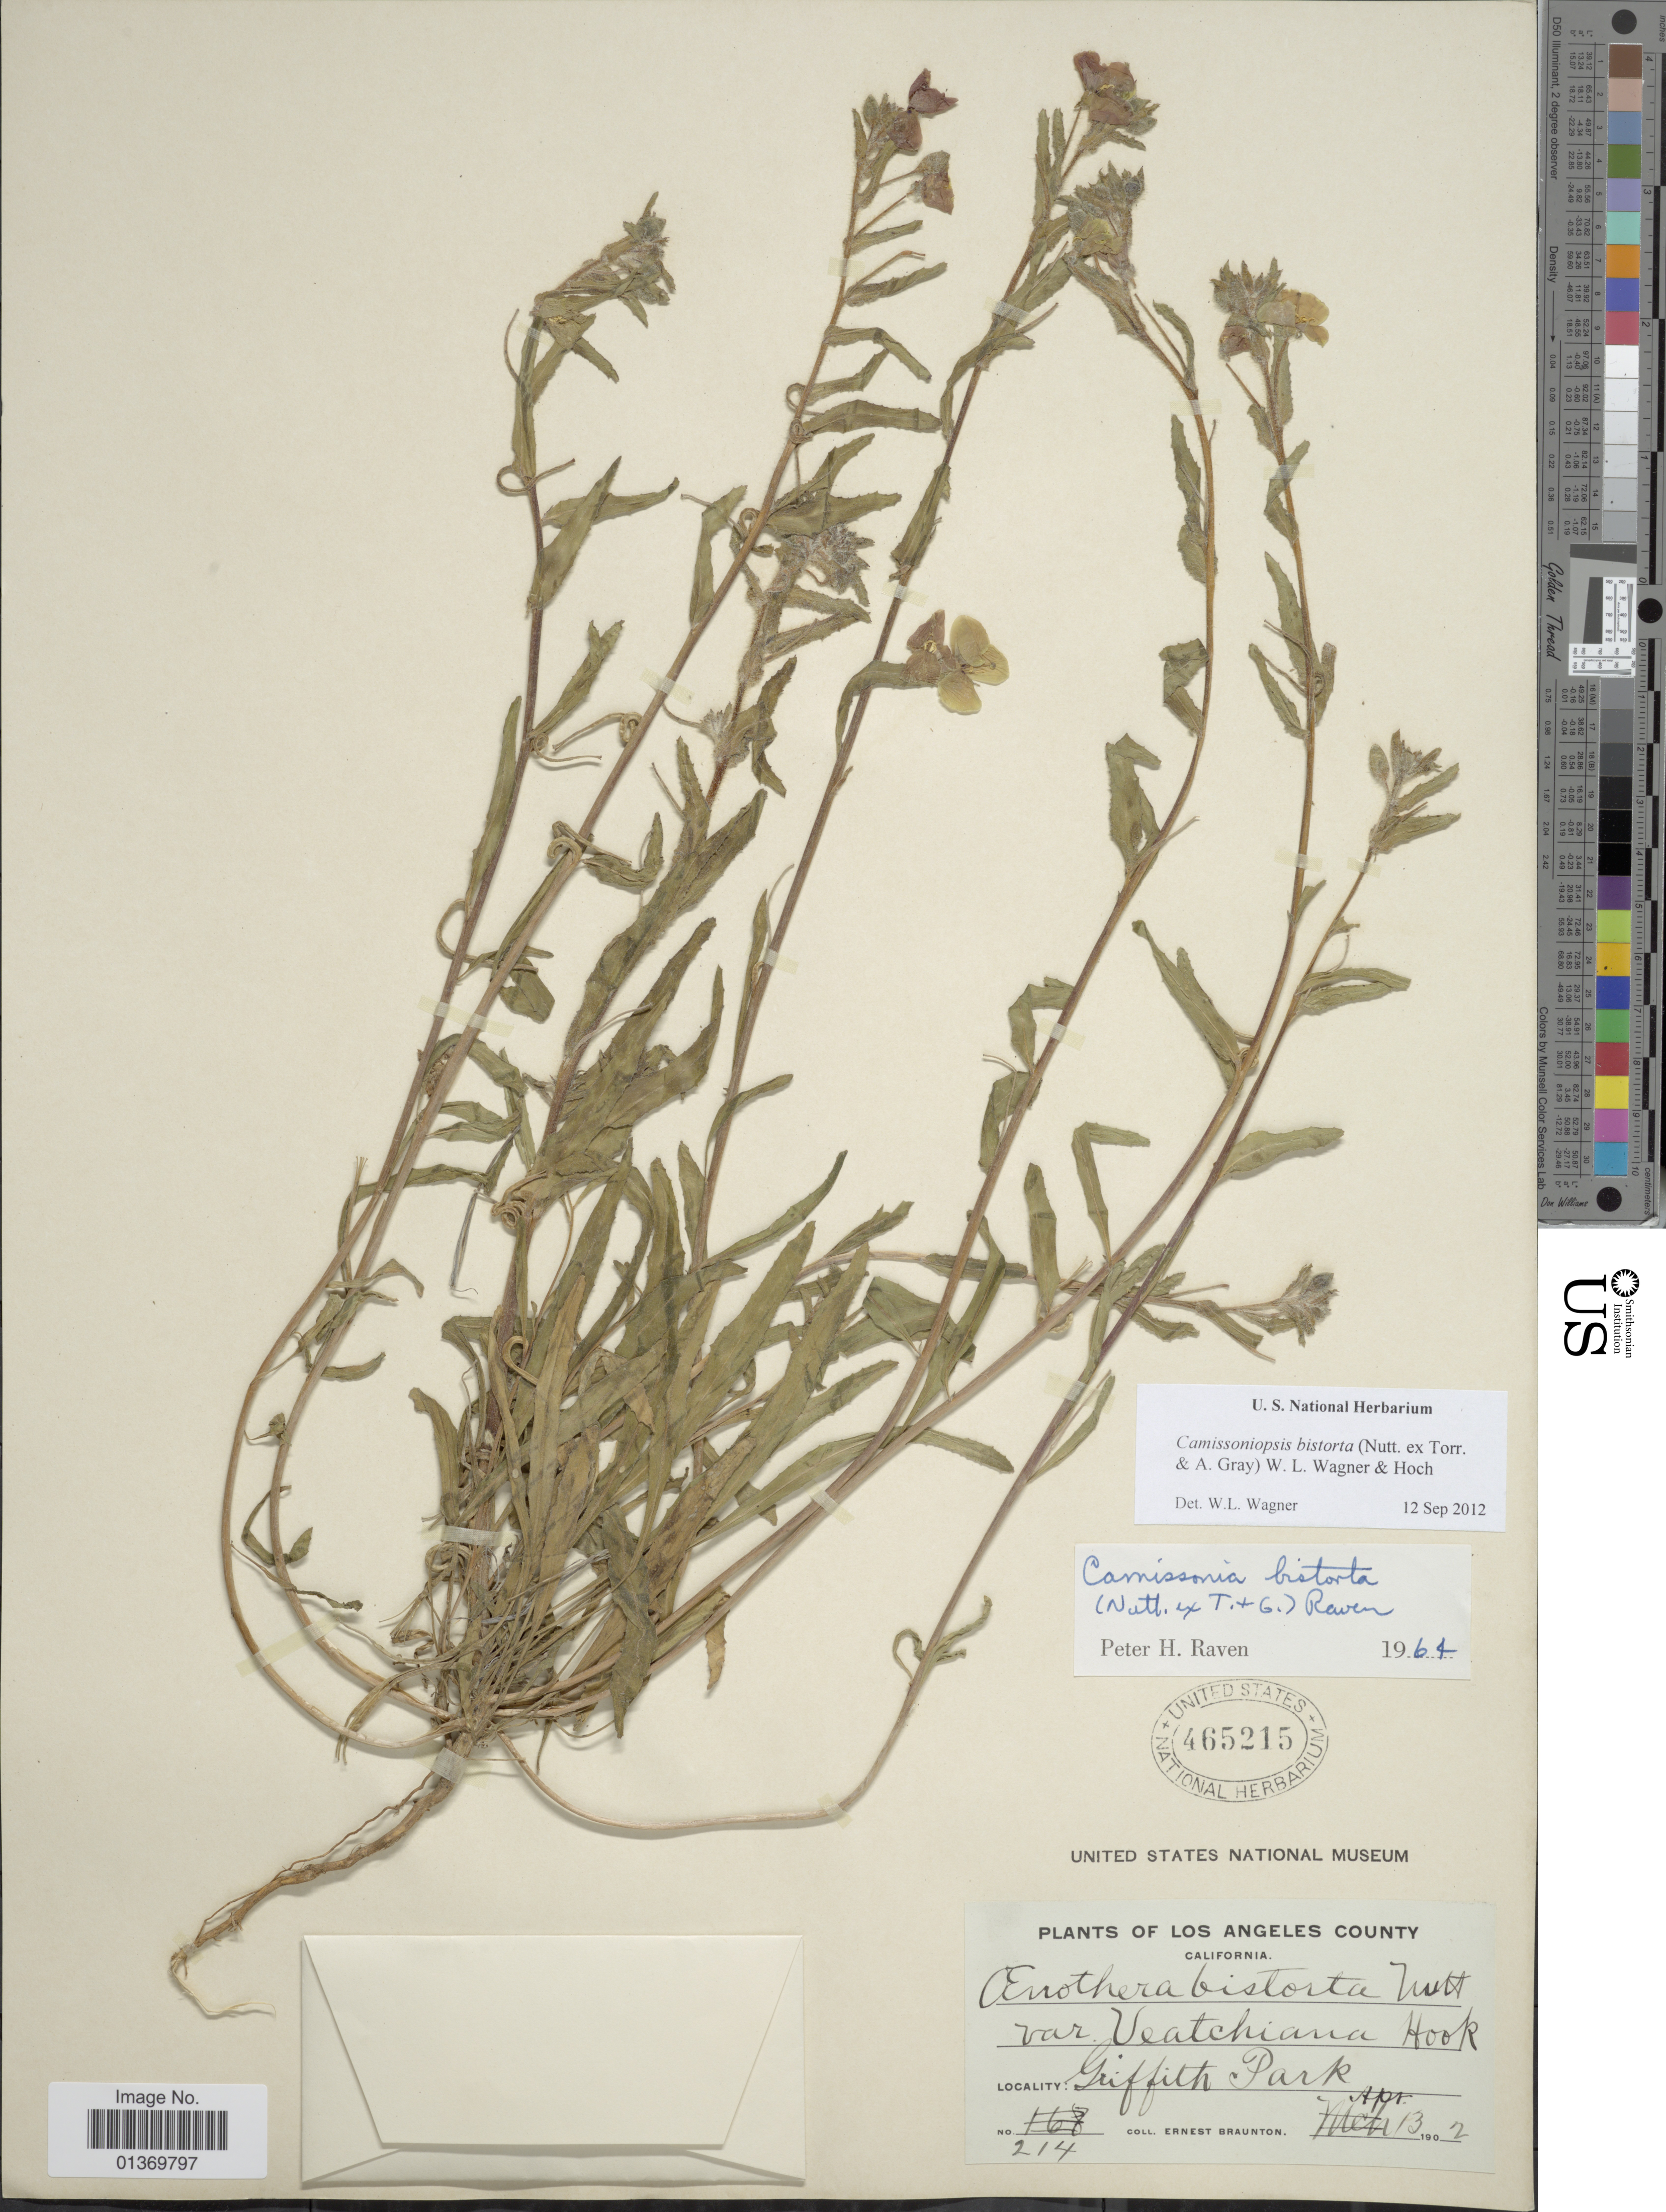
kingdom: Plantae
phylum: Tracheophyta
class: Magnoliopsida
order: Myrtales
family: Onagraceae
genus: Camissoniopsis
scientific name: Camissoniopsis bistorta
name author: (Nutt. ex Torr. & A. Gray) W.L. Wagner & Hoch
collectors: E. Braunton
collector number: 214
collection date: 1902-04-13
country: United States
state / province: California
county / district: Los Angeles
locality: Los Angeles County, Griffith Park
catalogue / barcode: US 465215